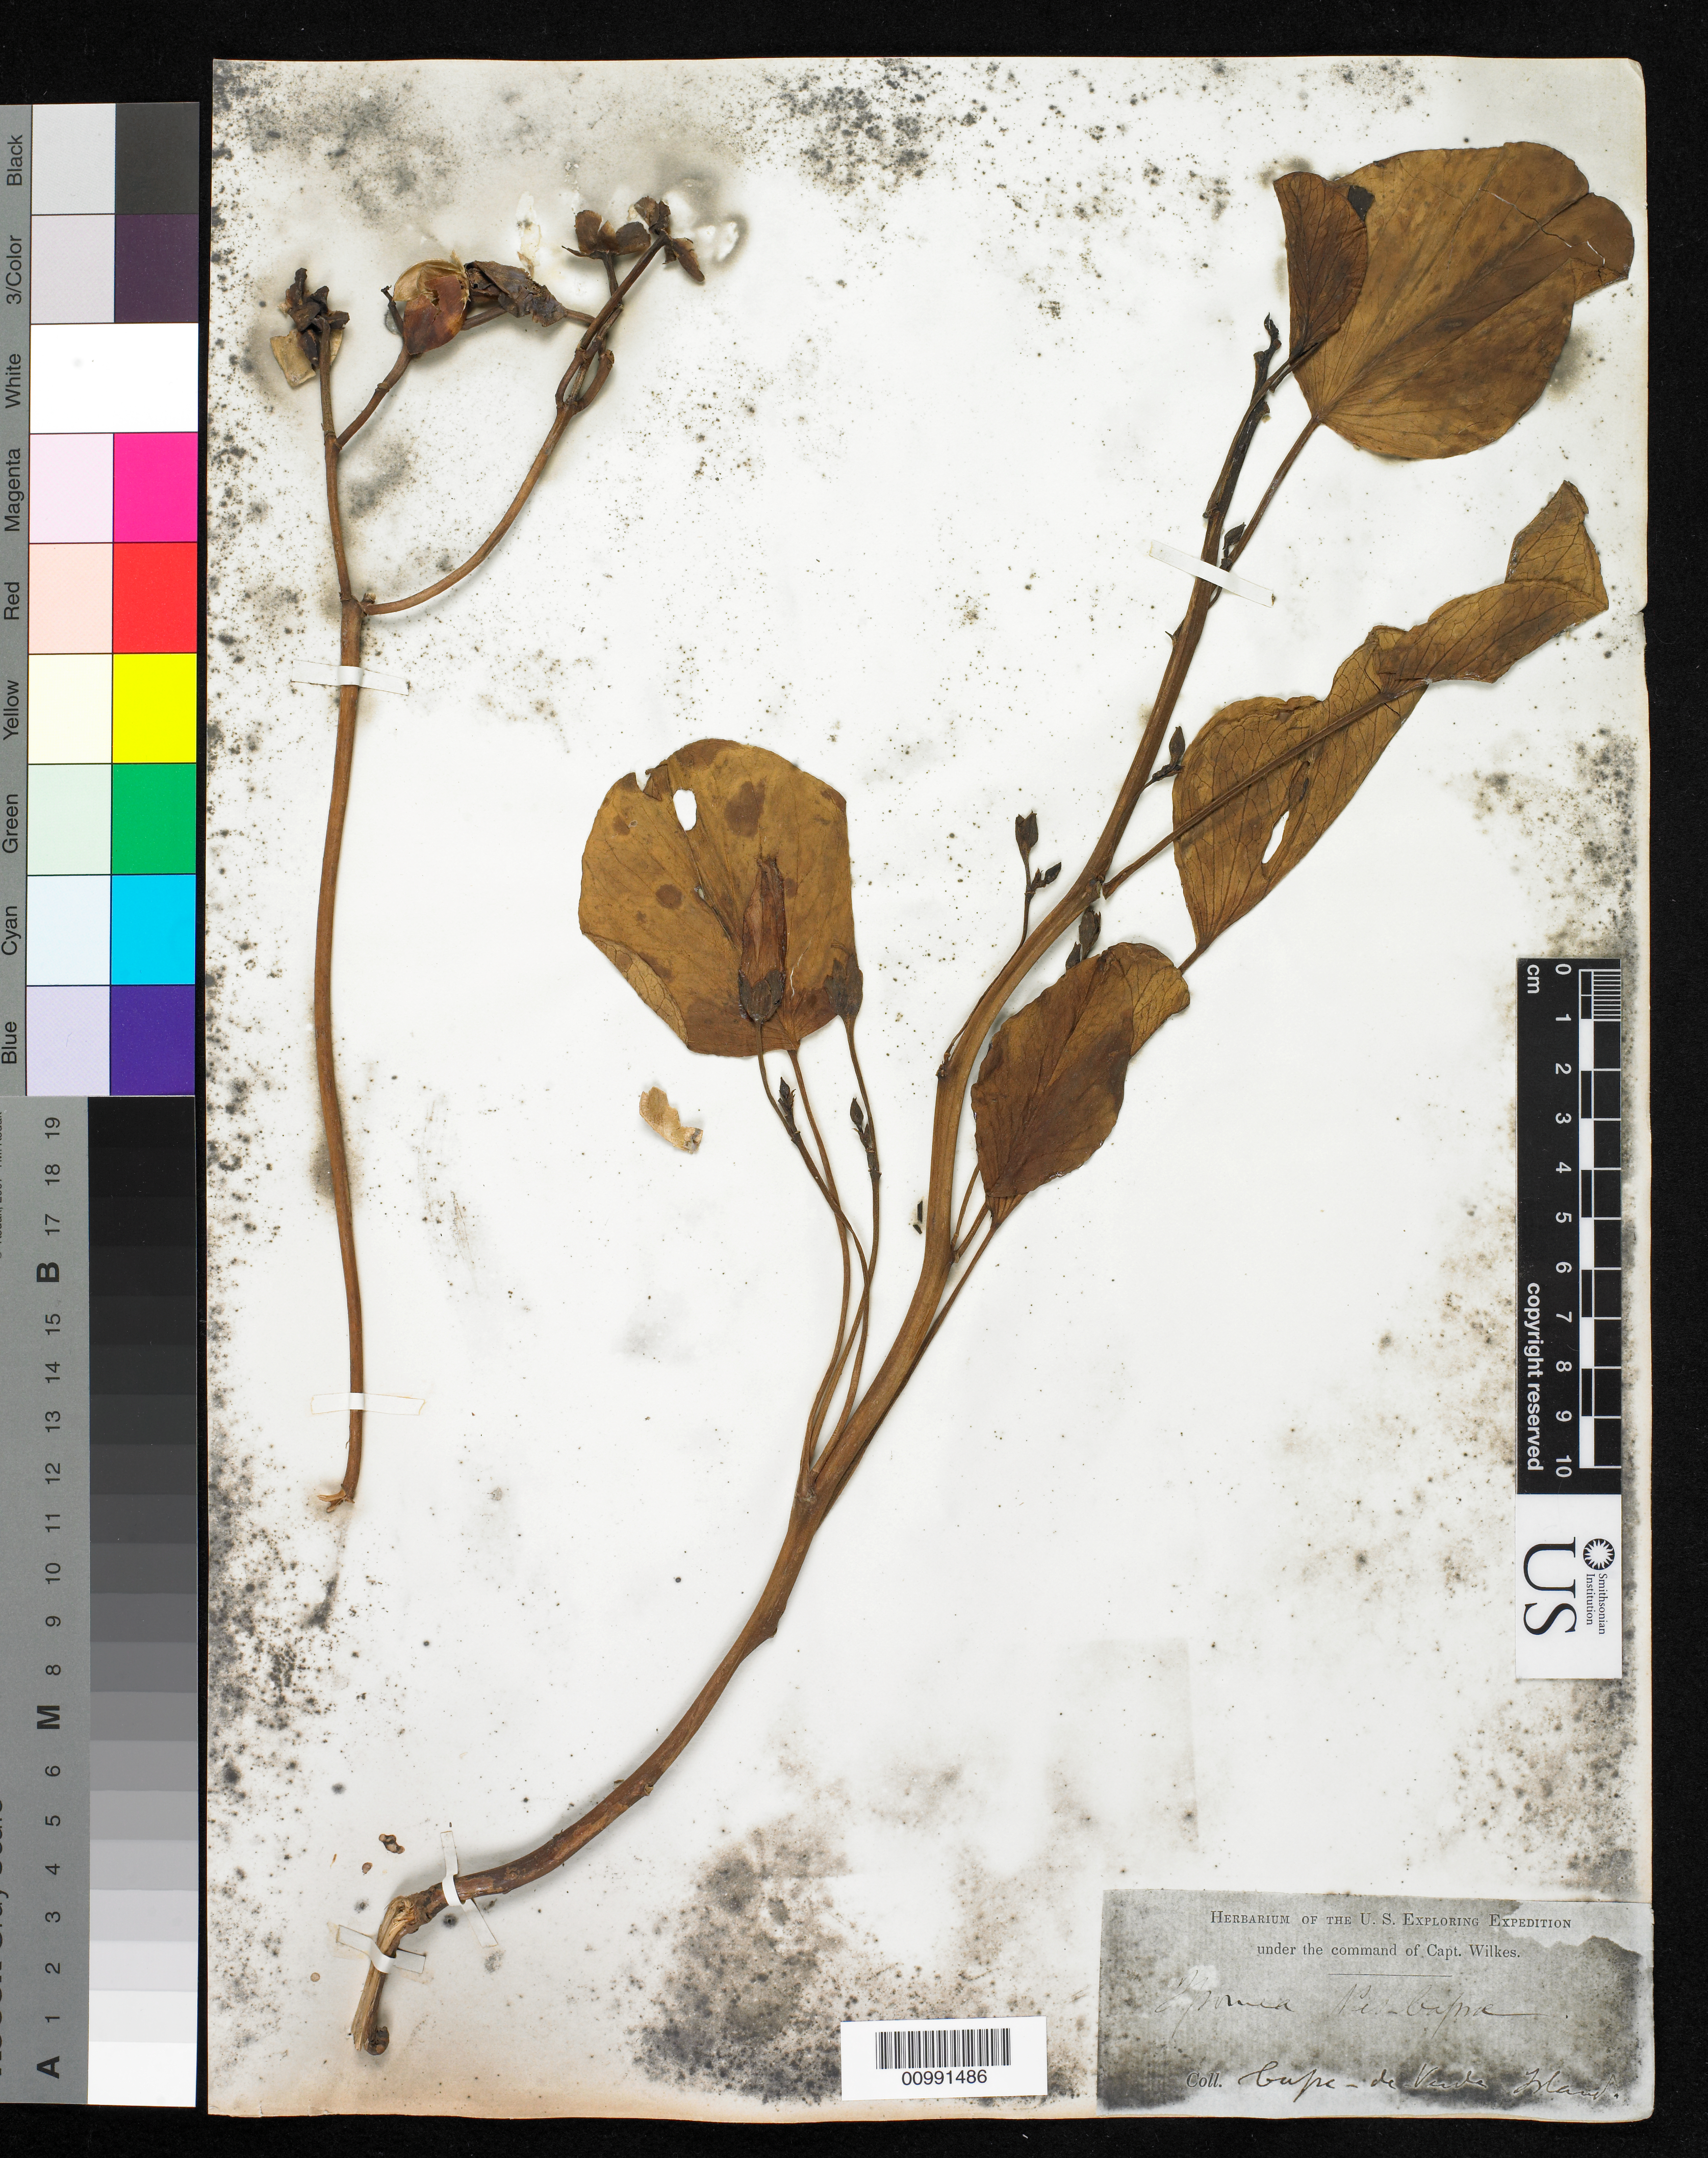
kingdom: Plantae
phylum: Tracheophyta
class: Magnoliopsida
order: Solanales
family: Convolvulaceae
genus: Ipomoea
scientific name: Ipomoea pes-caprae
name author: (L.) R. Br.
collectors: Wilkes Explor. Exped.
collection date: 1838/1842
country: Cape Verde Islands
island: Cape Verde Is.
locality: Verde Island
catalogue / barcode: US 98602